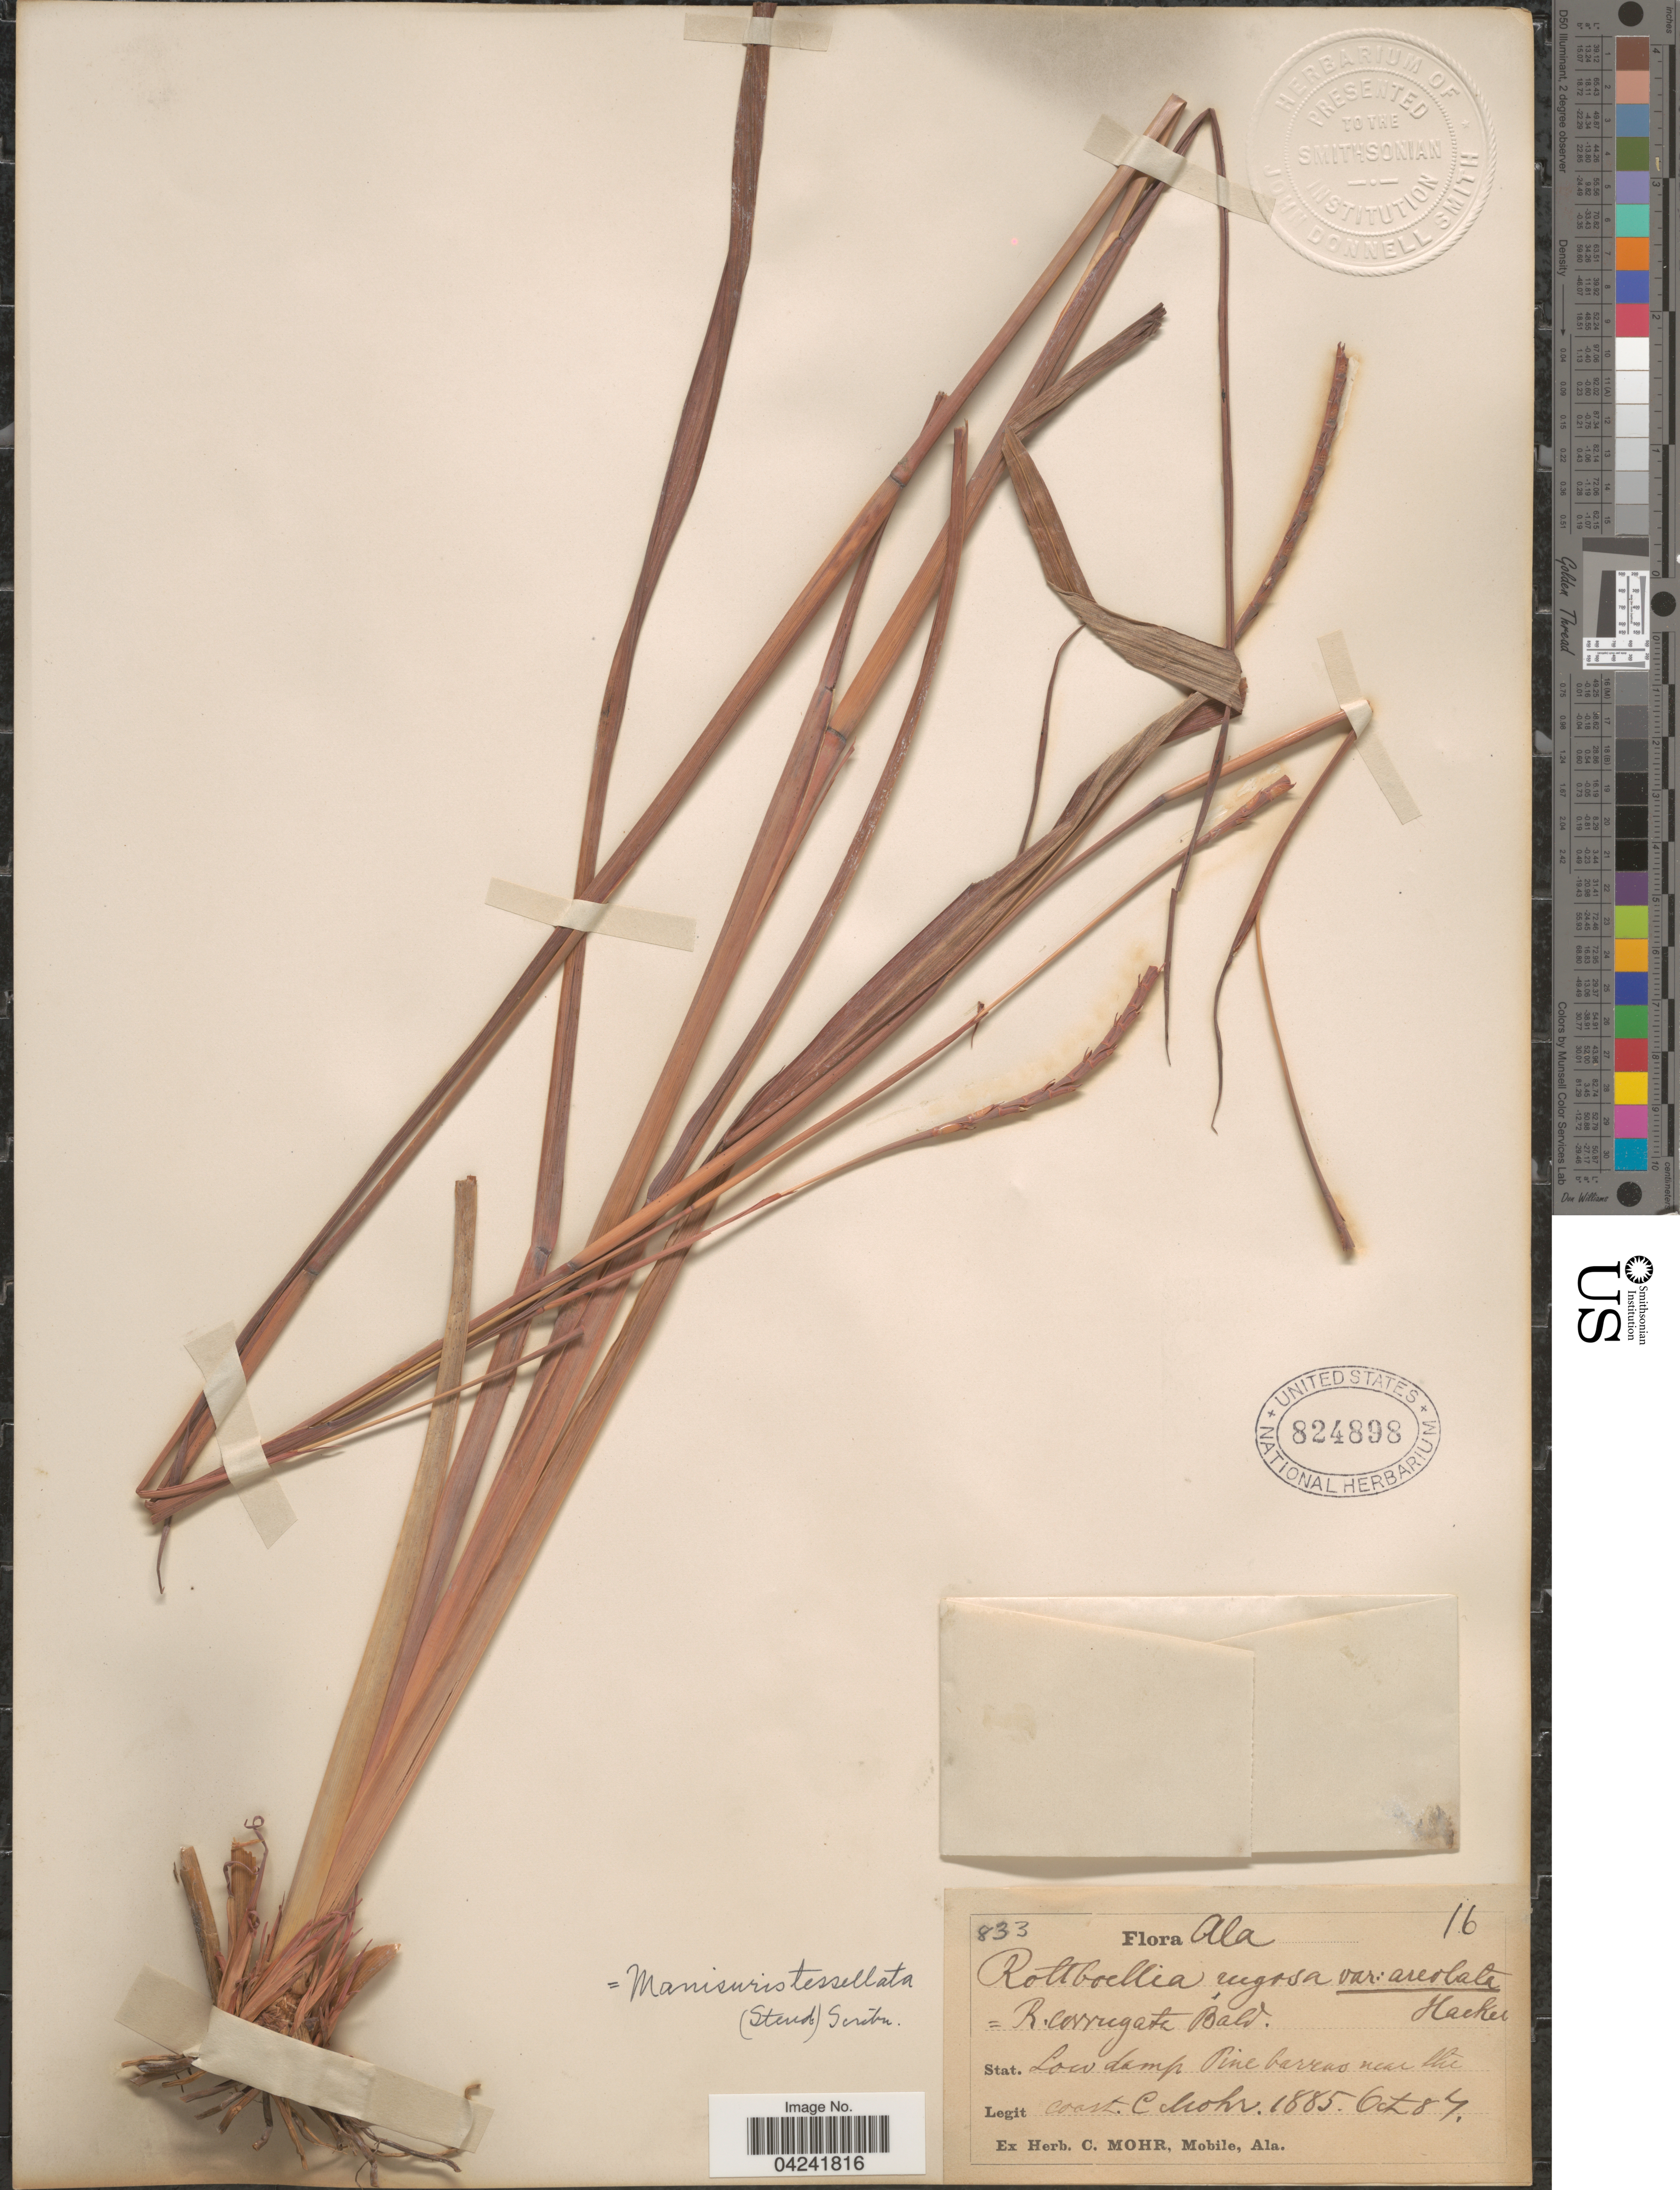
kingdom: Plantae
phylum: Tracheophyta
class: Liliopsida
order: Poales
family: Poaceae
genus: Mnesithea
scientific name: Mnesithea tessellata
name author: (Steud.) de Koning & Sosef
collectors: C. T. Mohr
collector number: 833/16?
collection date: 1885-10-08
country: United States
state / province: Alabama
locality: Low damp Pine barrens near the coast.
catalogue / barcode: US 824898